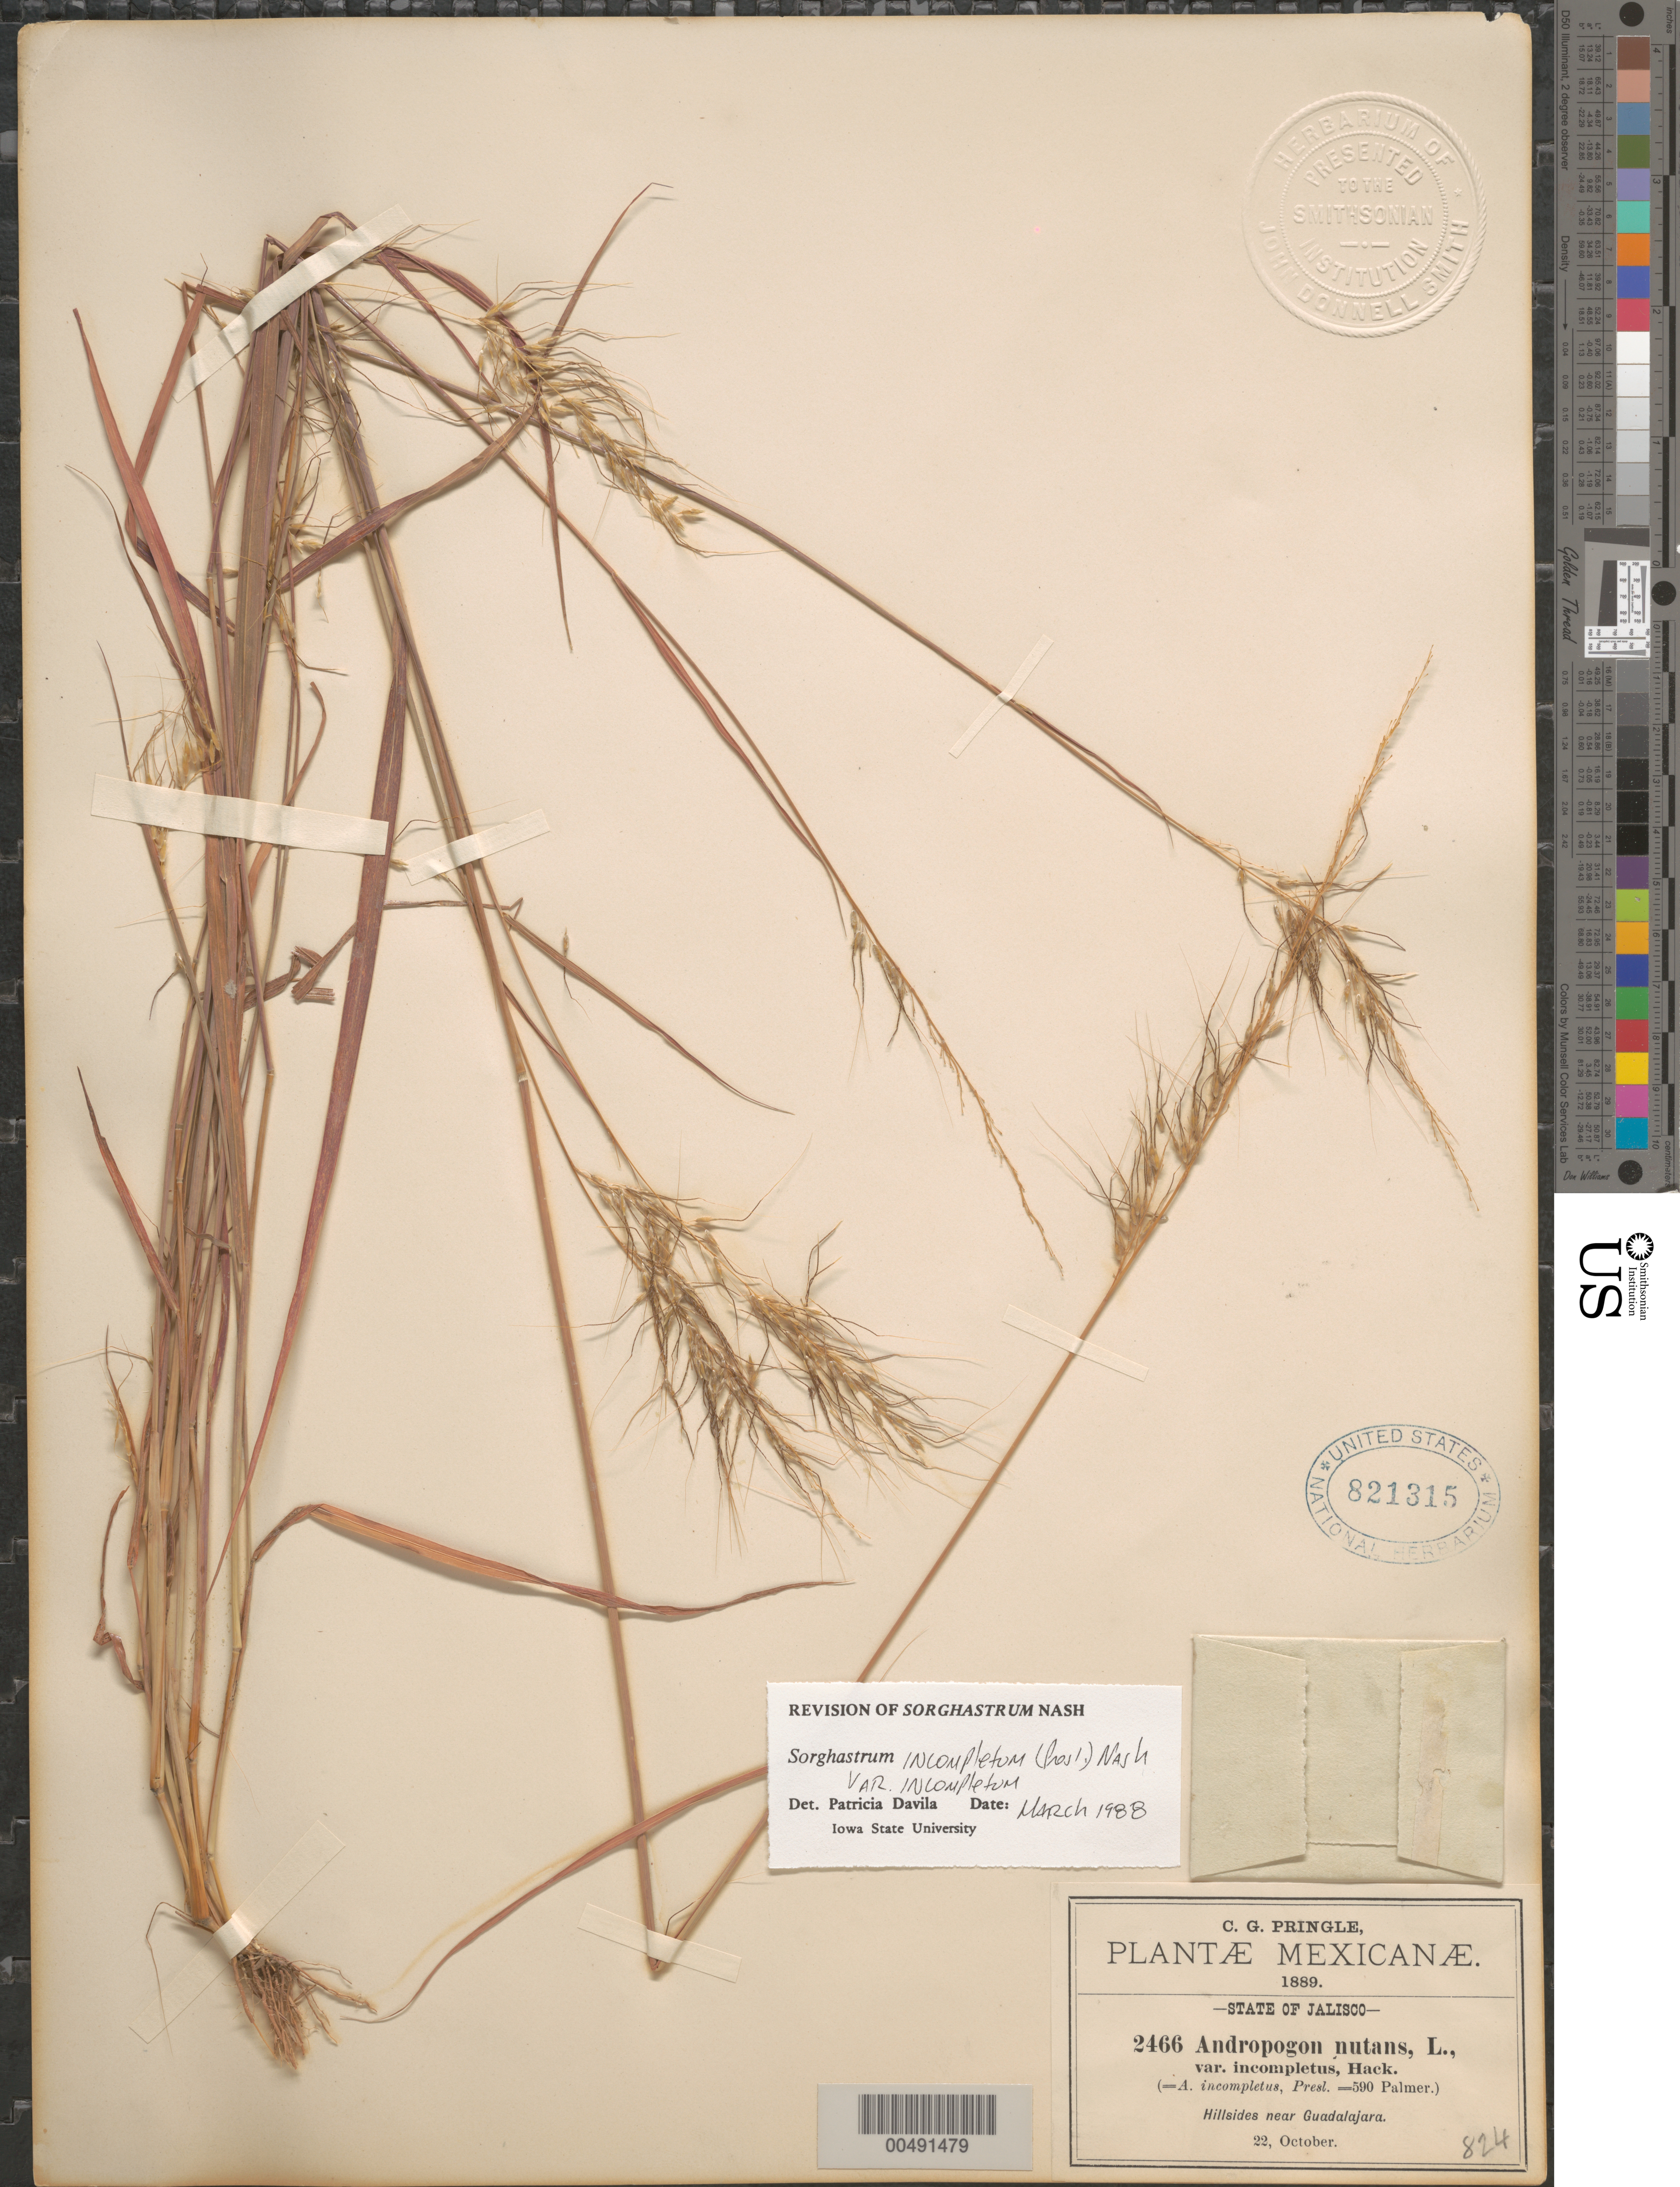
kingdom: Plantae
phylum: Tracheophyta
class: Liliopsida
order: Poales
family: Poaceae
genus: Sorghastrum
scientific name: Sorghastrum incompletum var. incompletum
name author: (J. Presl) Nash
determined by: Dávila, P. D.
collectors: C. G. Pringle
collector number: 2466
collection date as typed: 22 Oct 1889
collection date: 1889-10-22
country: Mexico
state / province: Jalisco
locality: Near Guadalajara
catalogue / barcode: US 821315